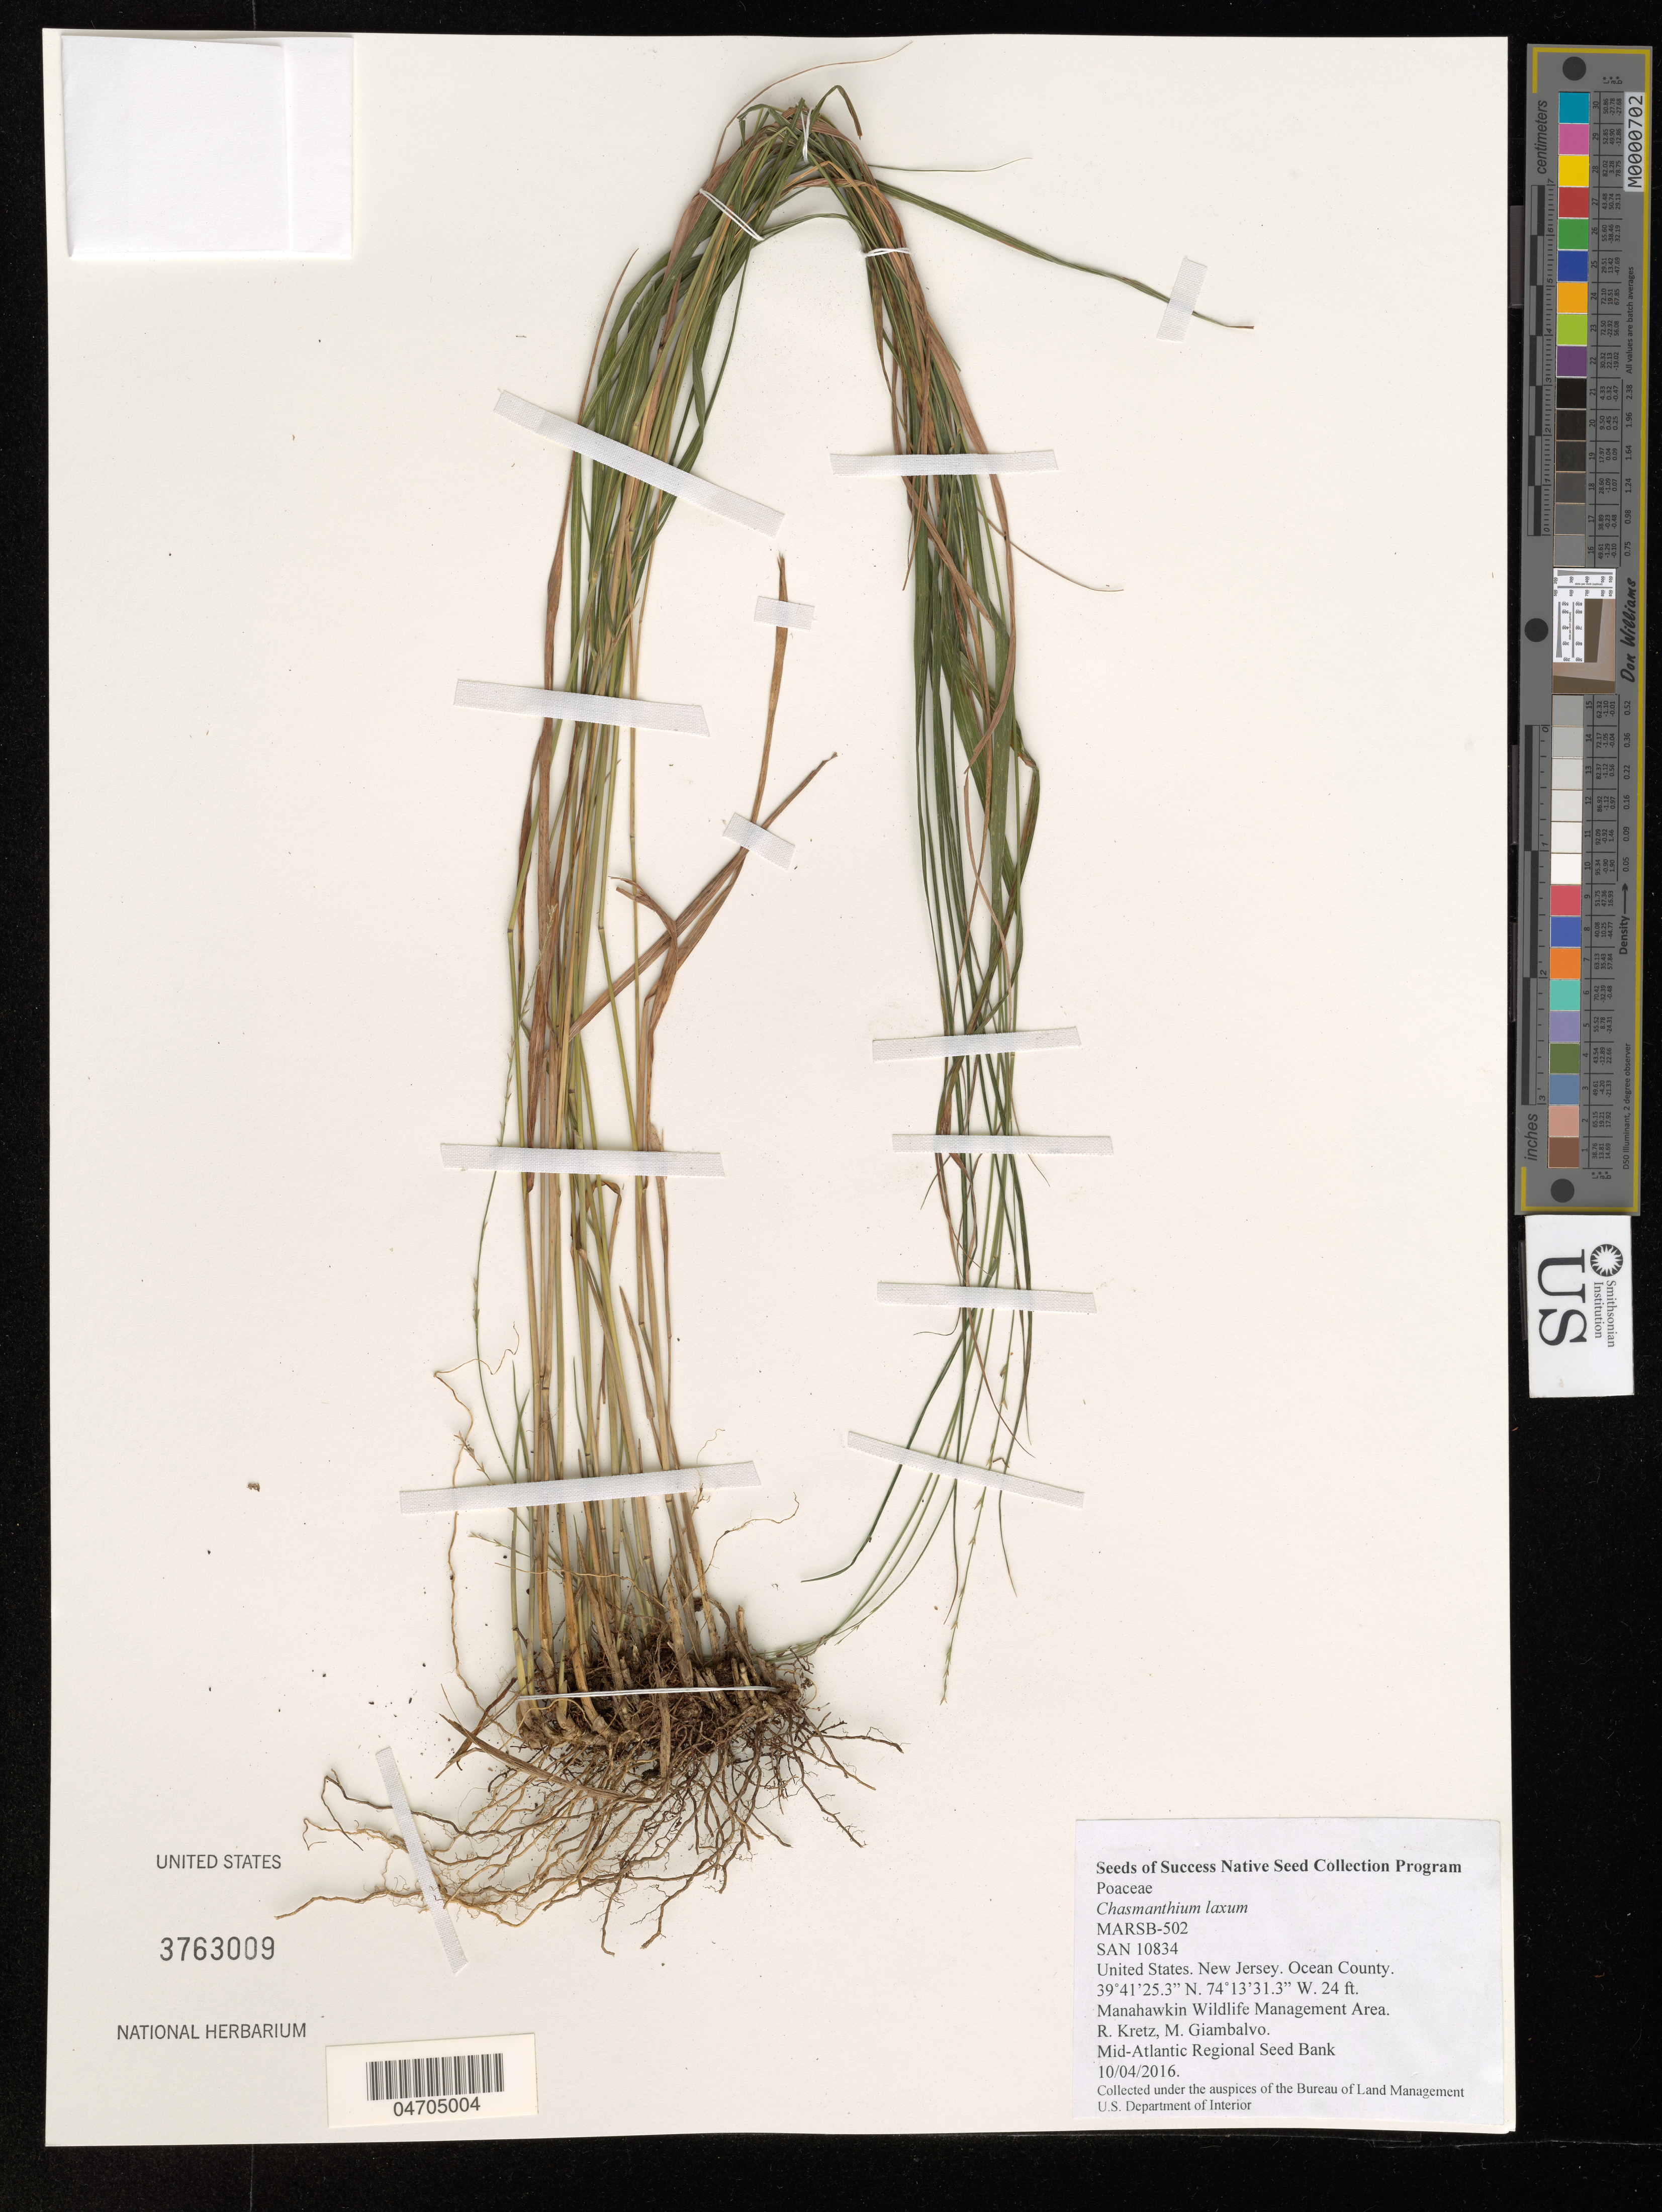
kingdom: Plantae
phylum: Tracheophyta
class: Liliopsida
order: Poales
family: Poaceae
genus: Chasmanthium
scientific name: Chasmanthium laxum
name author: (L.) H.O. Yates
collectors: R. Kretz & M. Giambalvo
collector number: MARSB-502/SAN10834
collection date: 2016-10-04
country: United States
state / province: New Jersey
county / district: Ocean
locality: Ocean County. Manahawkin Wildlife Management Area.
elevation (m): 7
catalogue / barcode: US 3763009